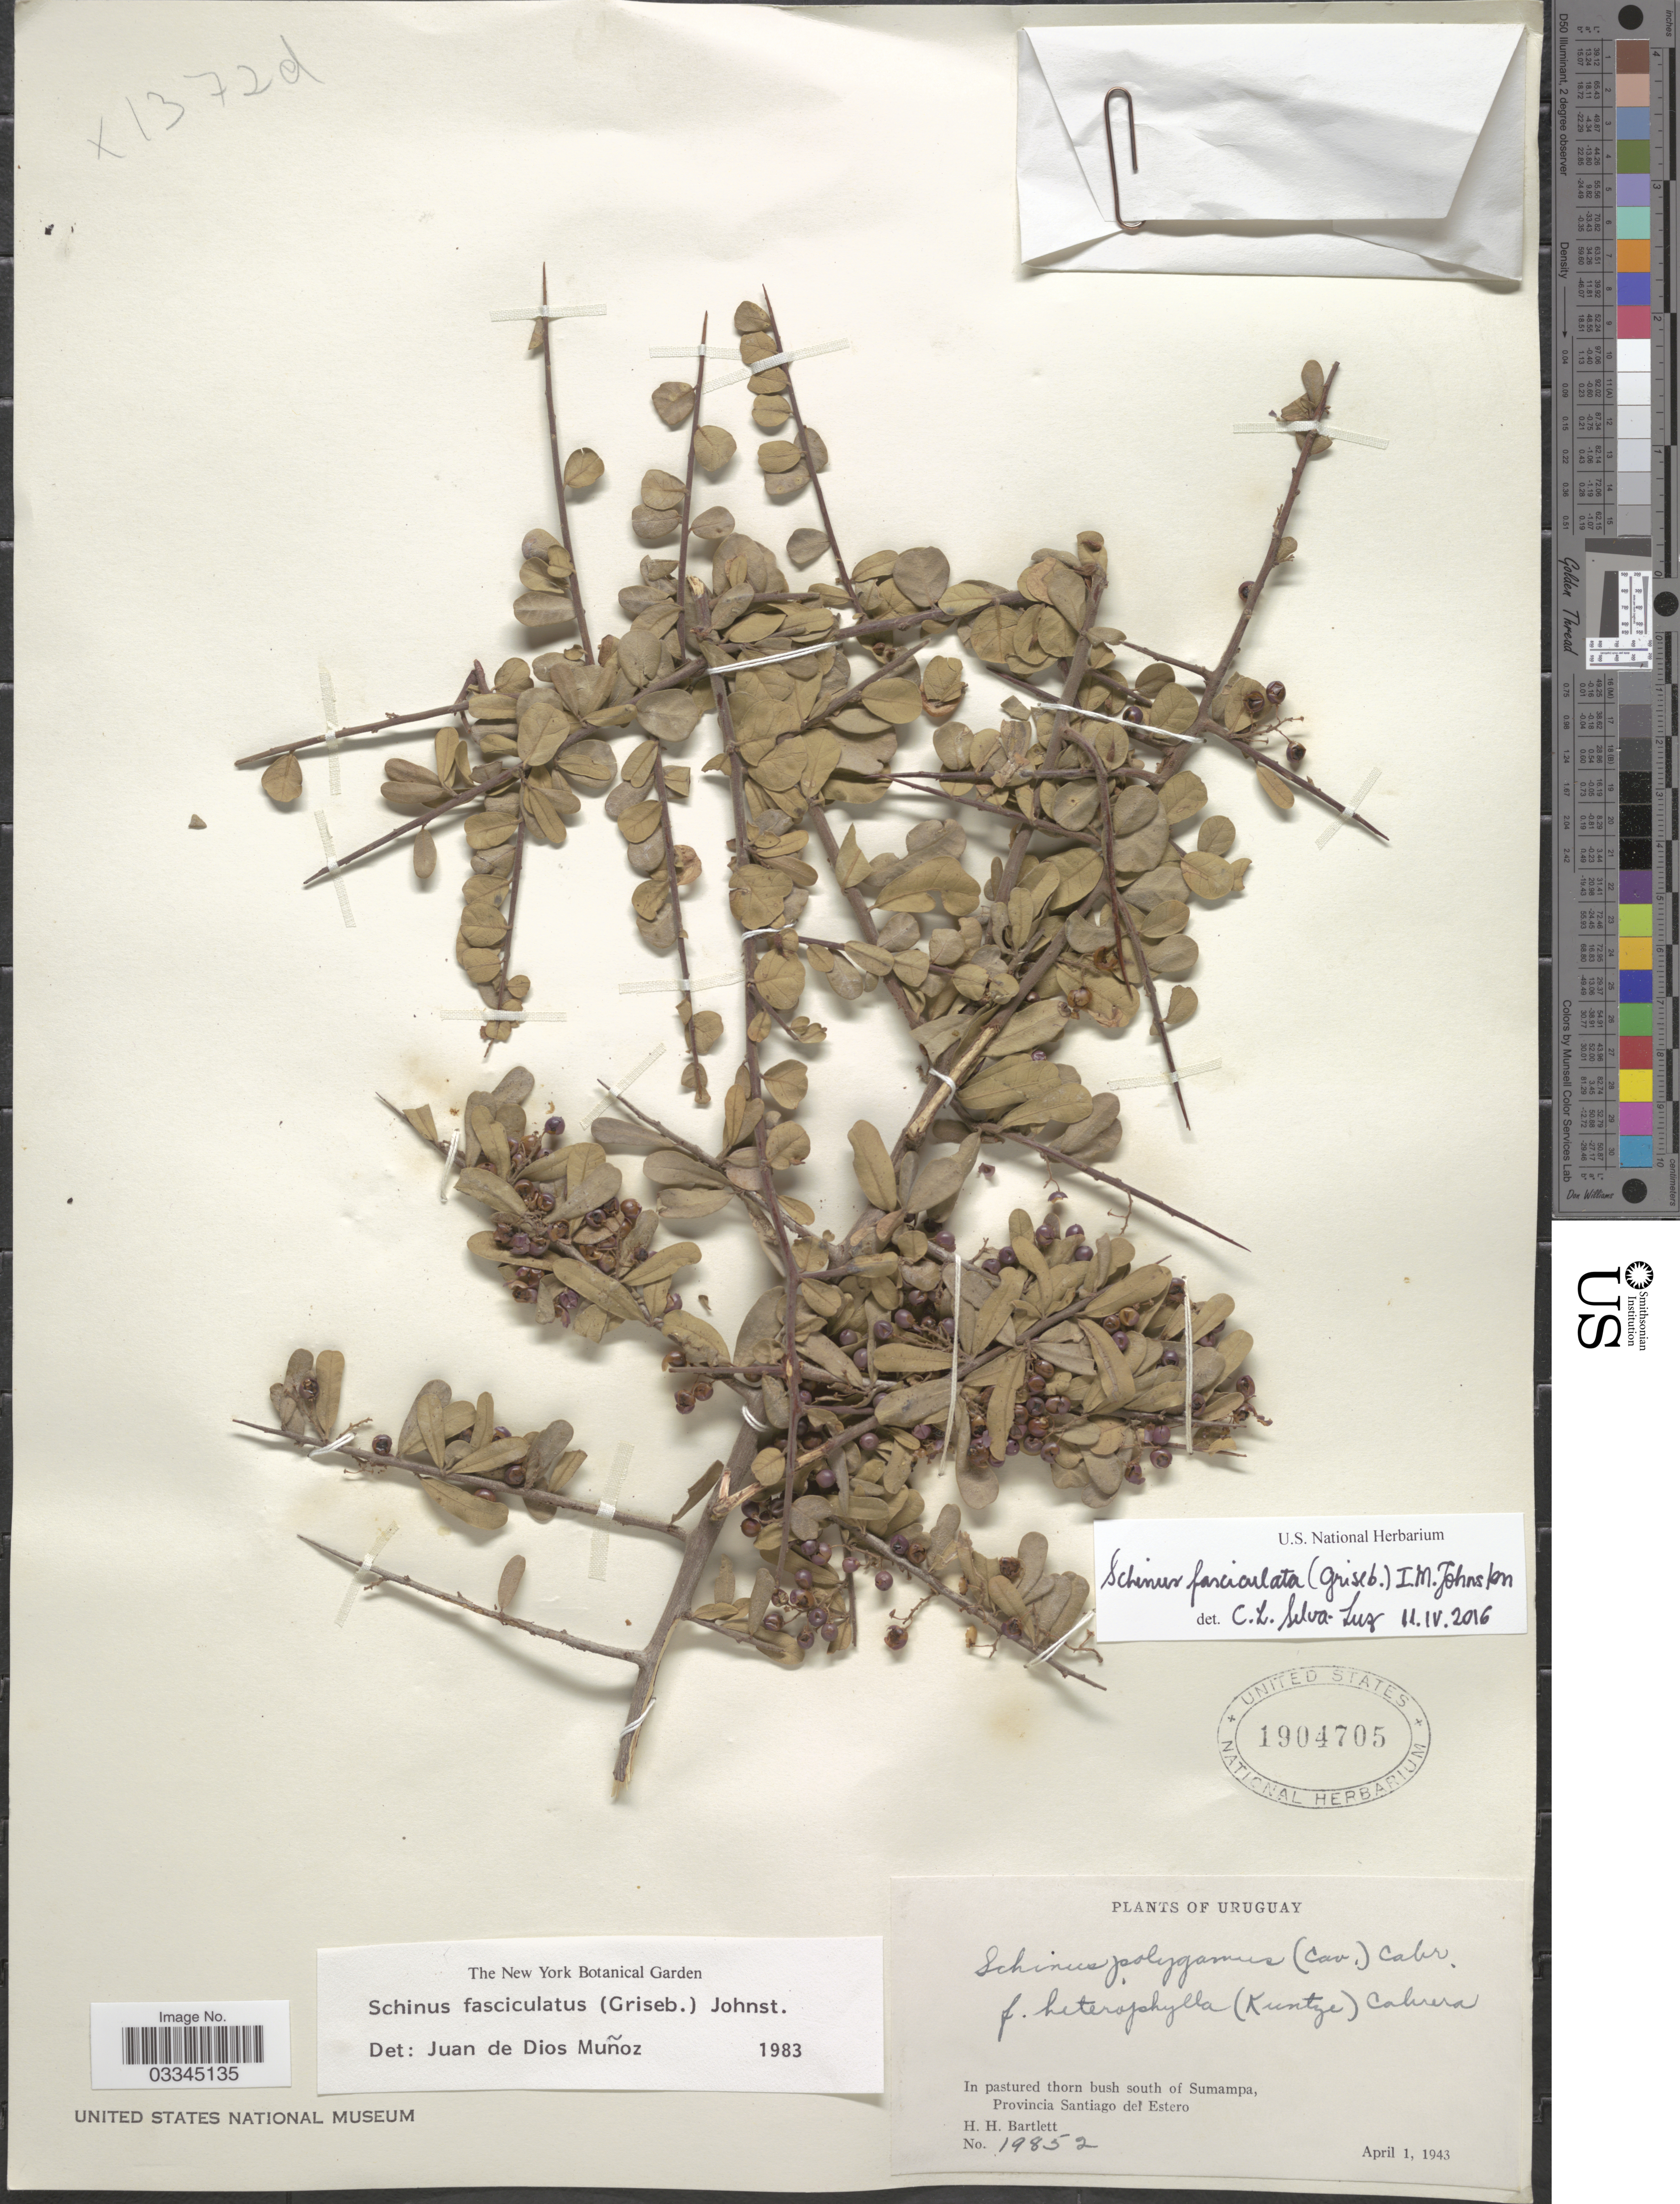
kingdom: Plantae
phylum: Tracheophyta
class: Magnoliopsida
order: Sapindales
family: Anacardiaceae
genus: Schinus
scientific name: Schinus fasciculata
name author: (Griseb.) I.M. Johnst.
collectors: H. H. Bartlett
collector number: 19852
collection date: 1943-04-01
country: Uruguay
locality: In pastured thorn bush south of Sumampa, Provincia Santiago del Estero.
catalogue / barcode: US 1904705